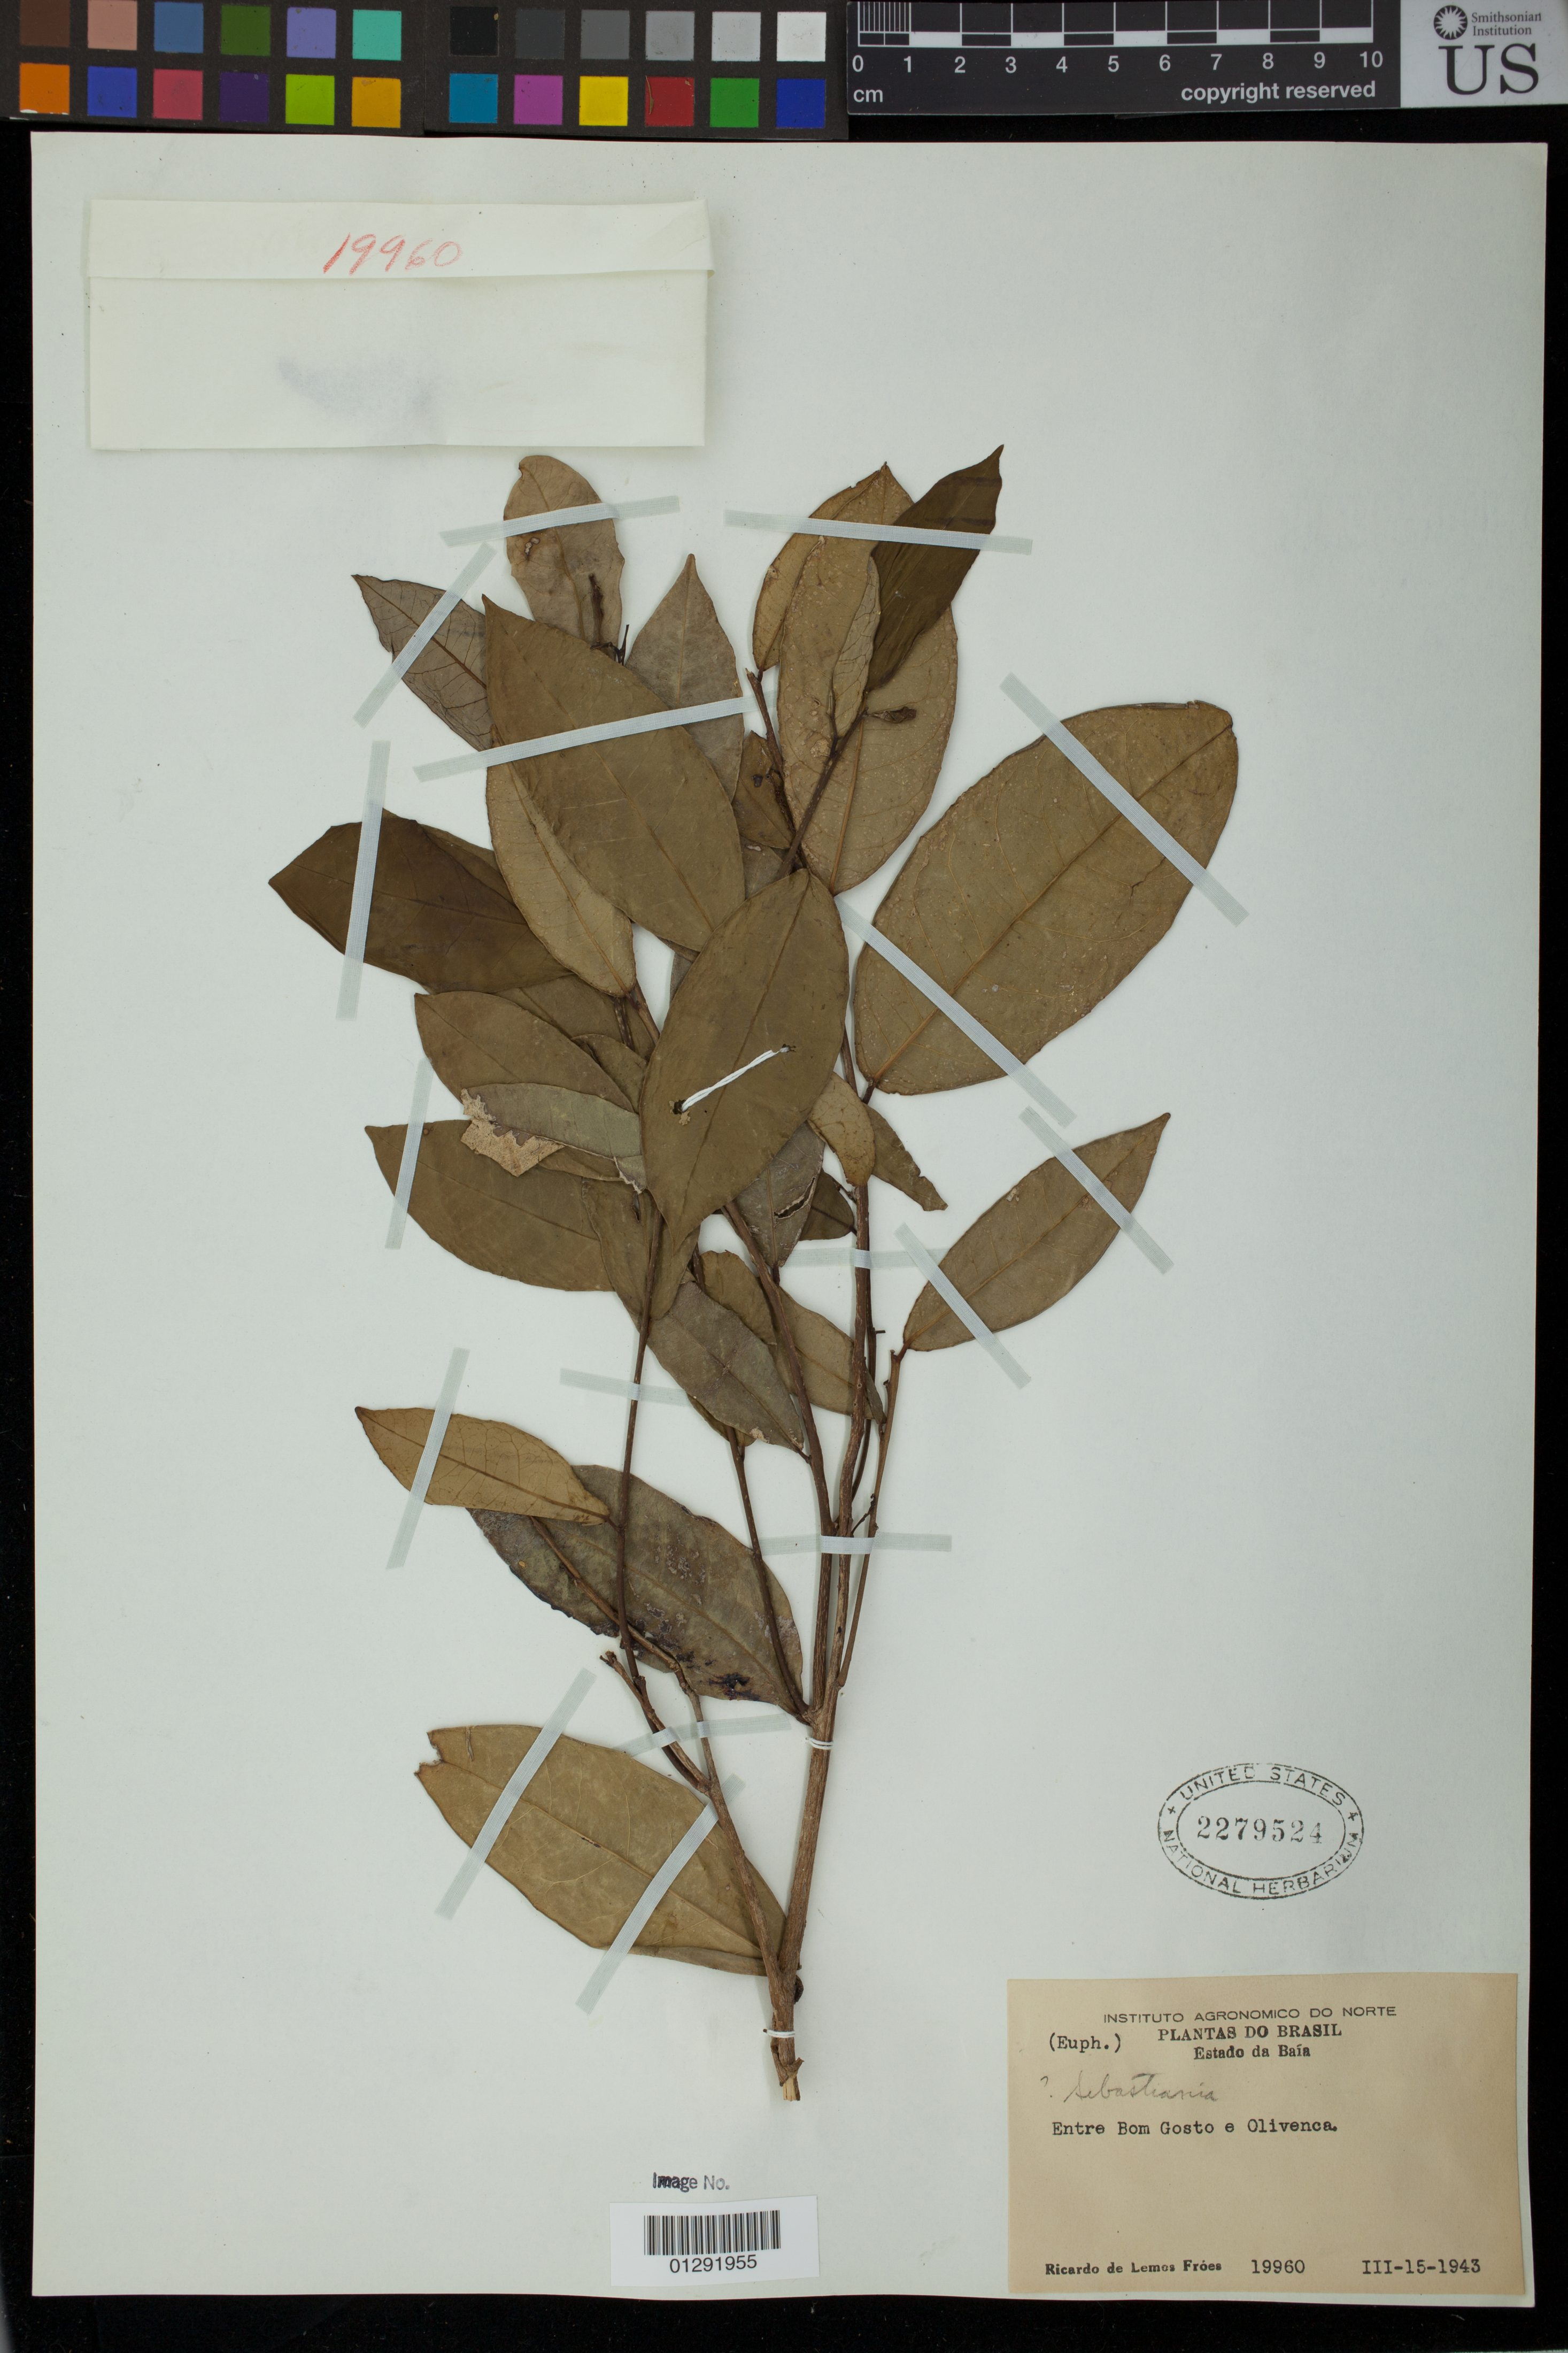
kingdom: Plantae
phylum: Tracheophyta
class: Magnoliopsida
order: Malpighiales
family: Euphorbiaceae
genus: Sebastiania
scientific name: Sebastiania sp.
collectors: R. L. Fróes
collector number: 19960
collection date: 1943-03-15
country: Brazil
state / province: Bahia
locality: Entre Bom Gosto e Olivenca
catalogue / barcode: US 2279524